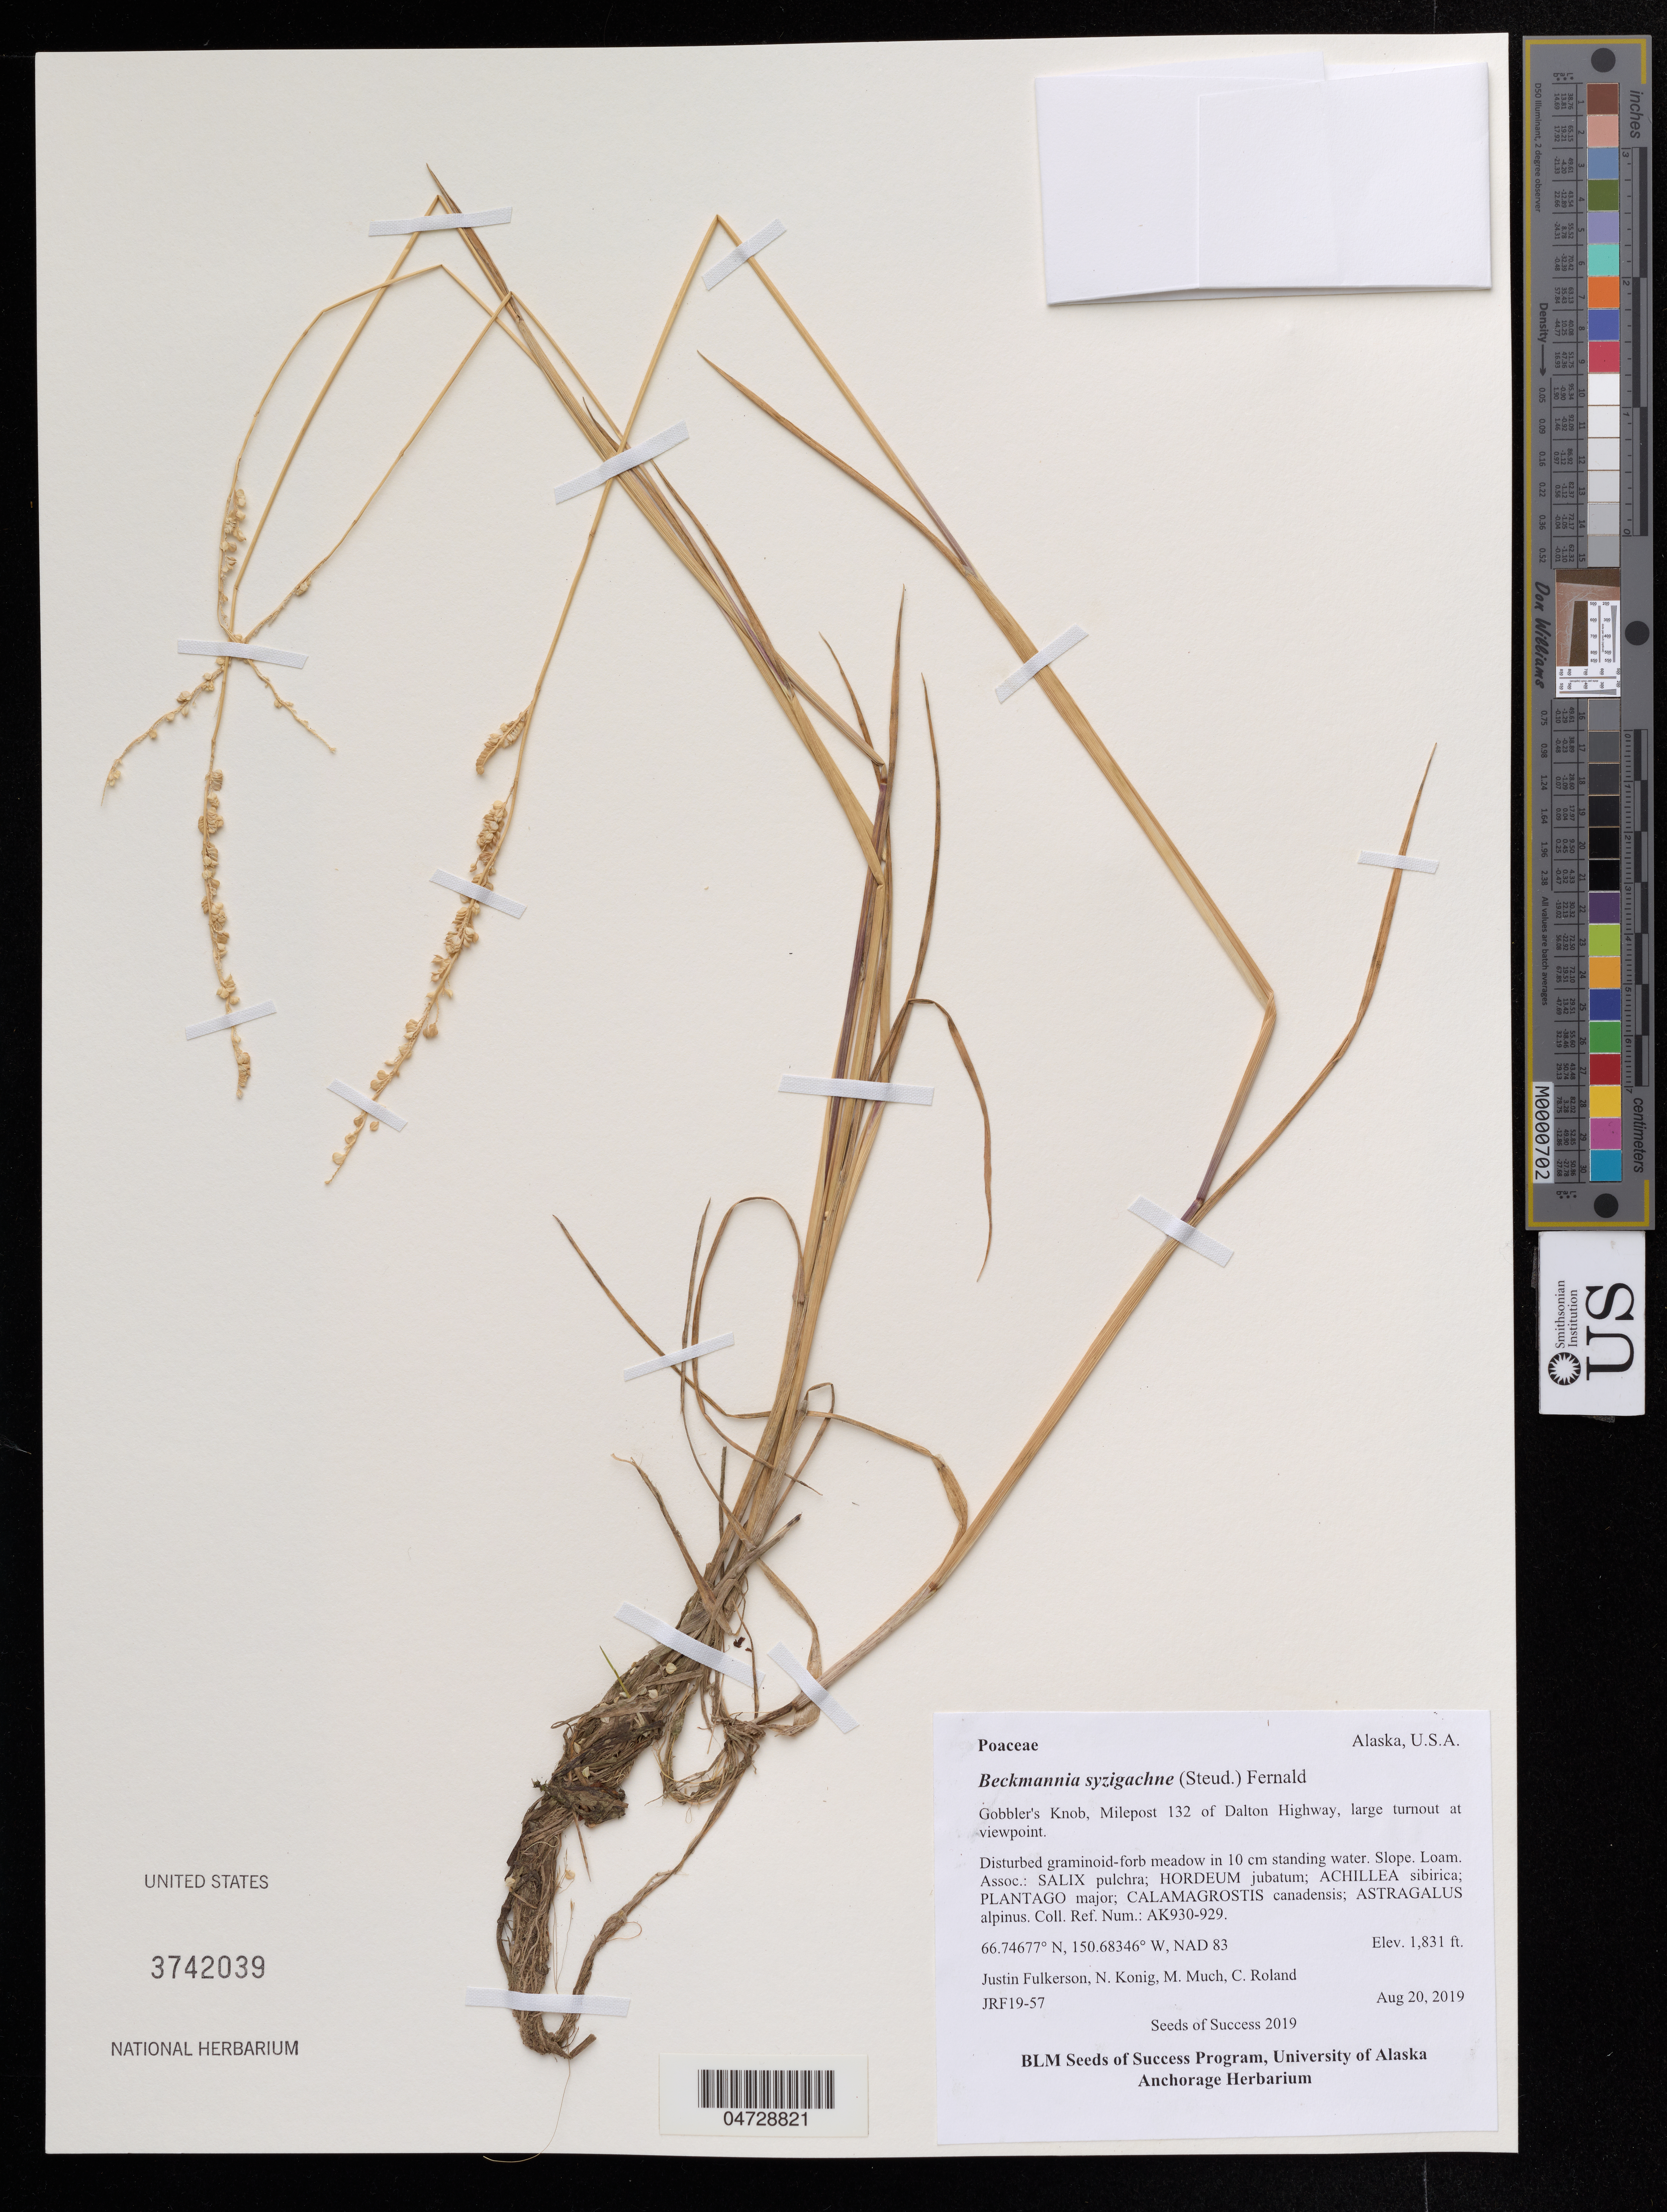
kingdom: Plantae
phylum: Tracheophyta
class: Liliopsida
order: Poales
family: Poaceae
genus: Beckmannia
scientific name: Beckmannia syzigachne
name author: (Steud.) Fernald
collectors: J. Fulkerson, N. Konig & C. Roland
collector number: JRF19-57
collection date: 2019-08-20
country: United States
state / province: Alaska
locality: Gobbler's Knob, Milepost 132 of Dalton Highway, large turnout at viewpoint.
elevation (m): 558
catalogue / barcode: US 3742039